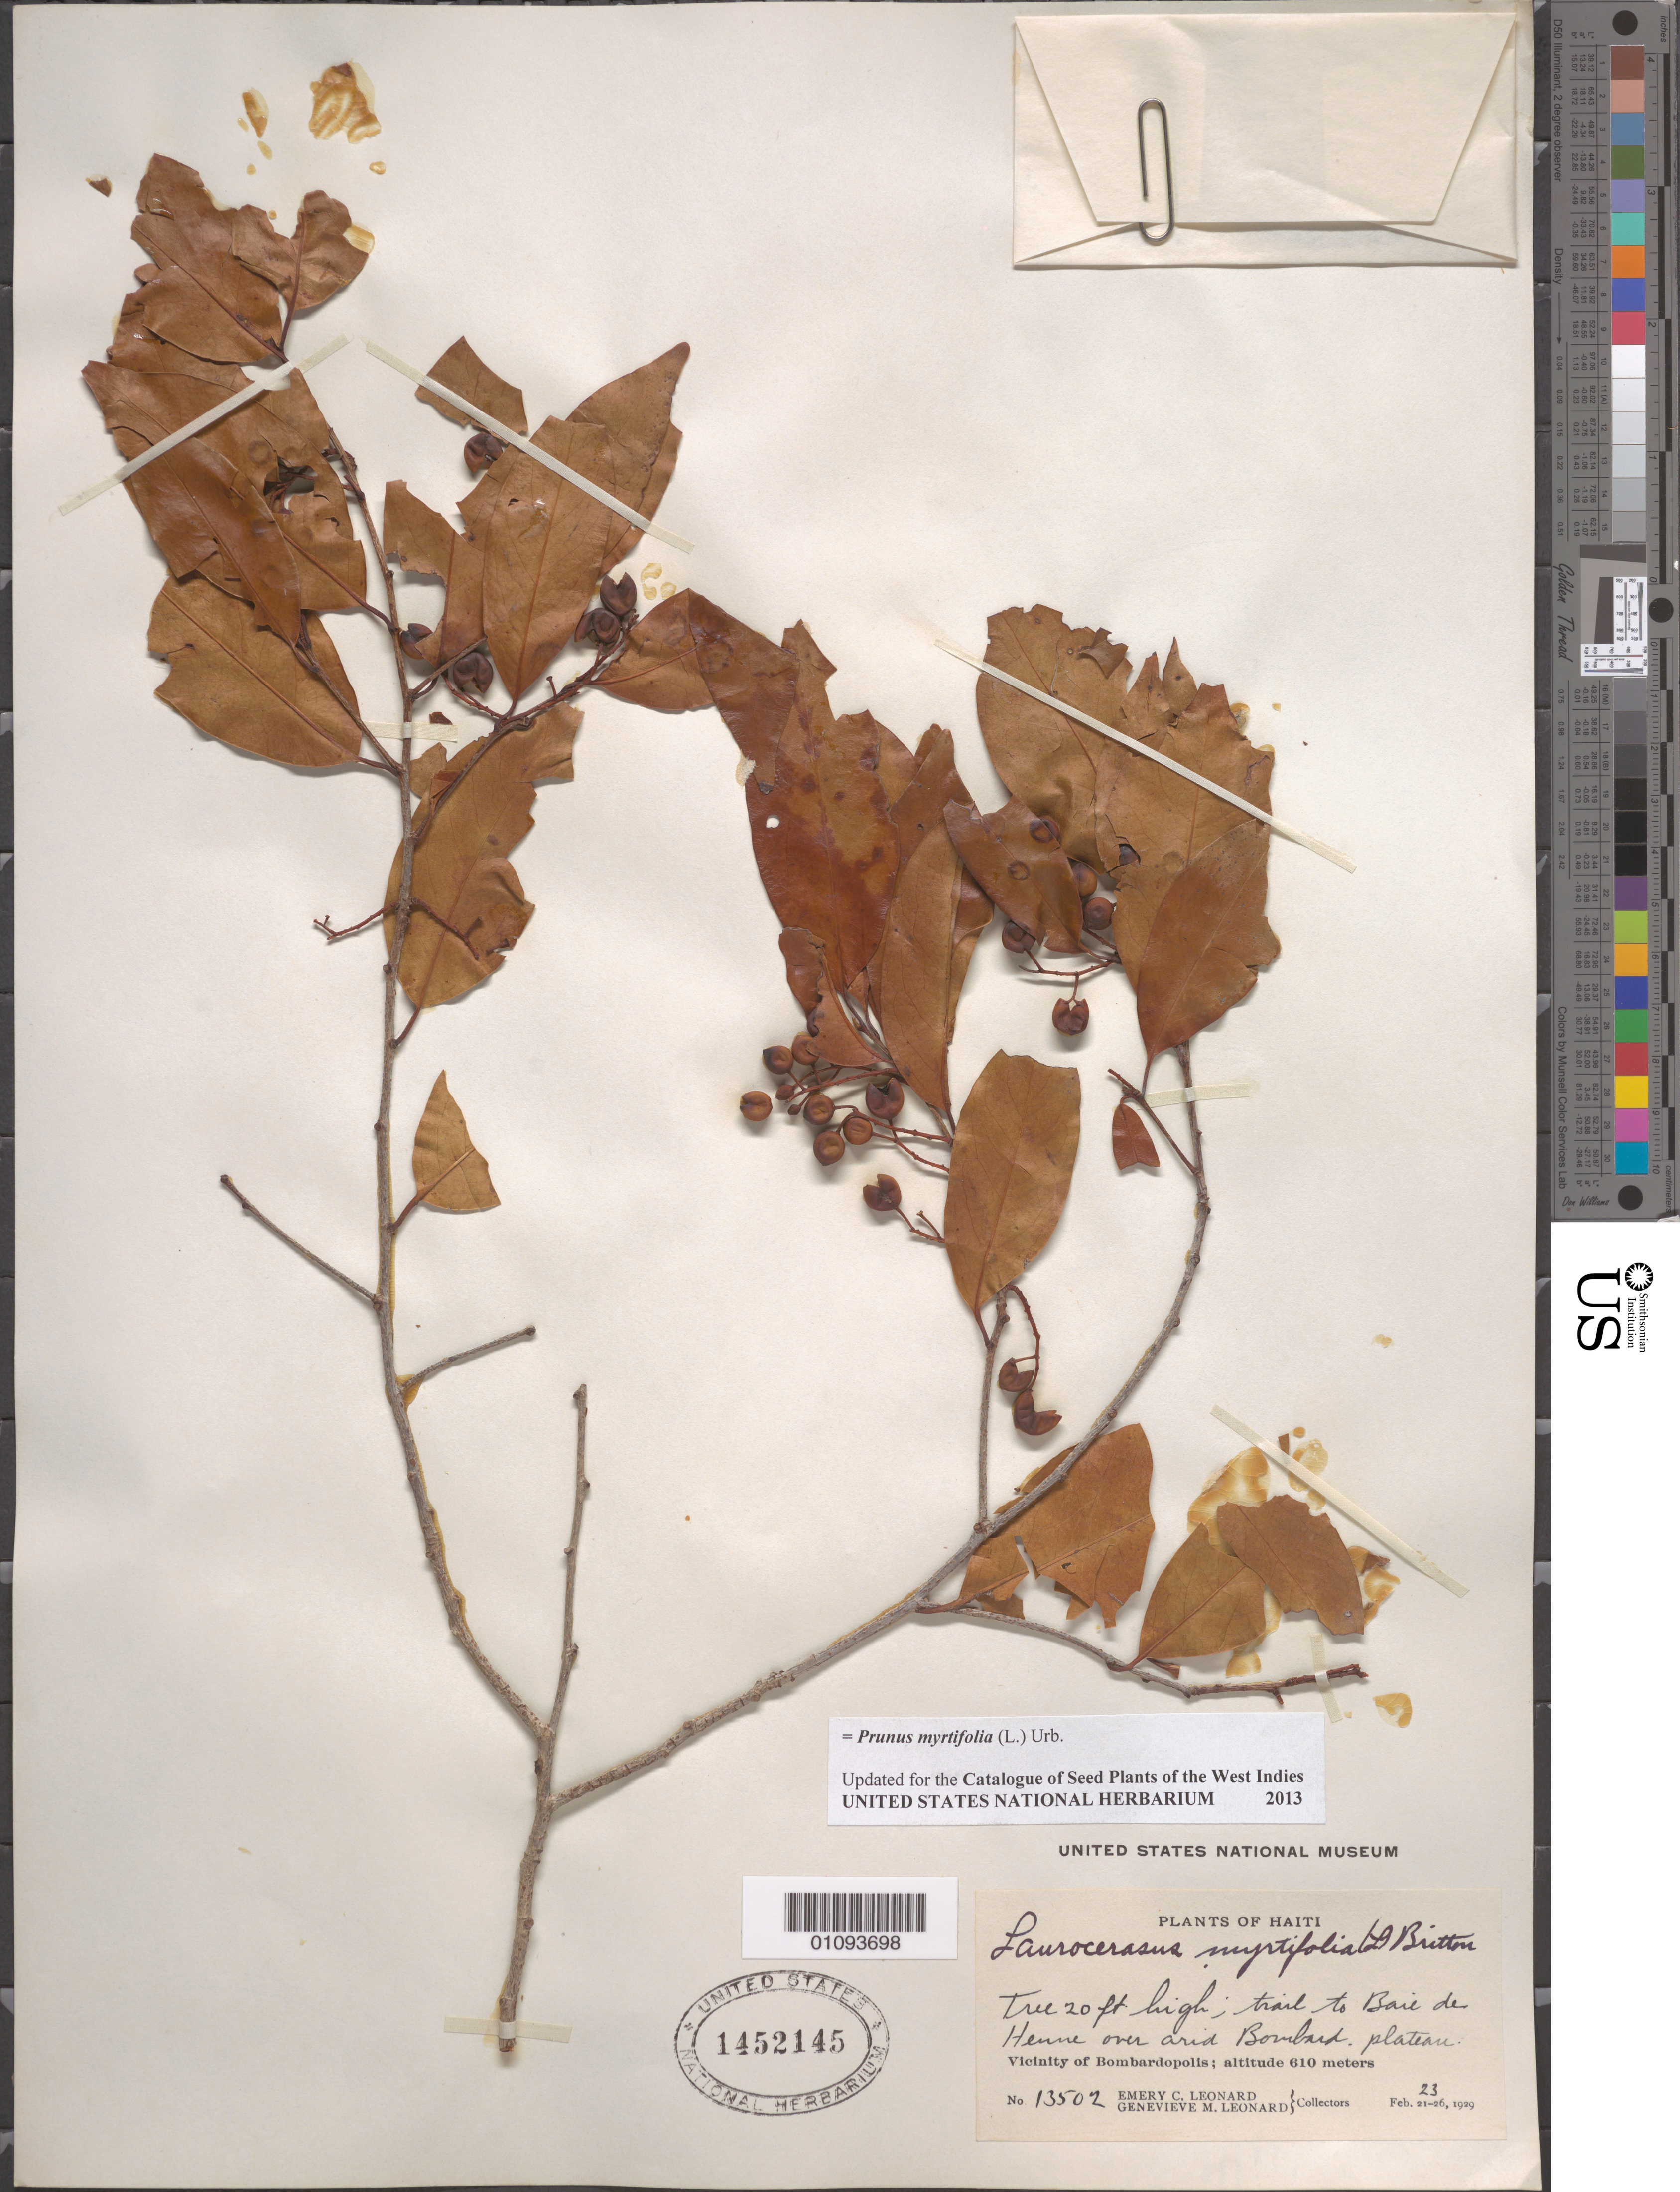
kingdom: Plantae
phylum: Tracheophyta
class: Magnoliopsida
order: Rosales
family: Rosaceae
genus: Prunus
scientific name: Prunus myrtifolia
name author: (L.) Urb.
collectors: E. C. Leonard & G. M. Leonard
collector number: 13502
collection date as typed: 23 Feb 1929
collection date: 1929-02-23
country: Haiti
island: Hispaniola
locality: tail to Baie de henne over Arid Plateau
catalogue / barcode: US 1452145